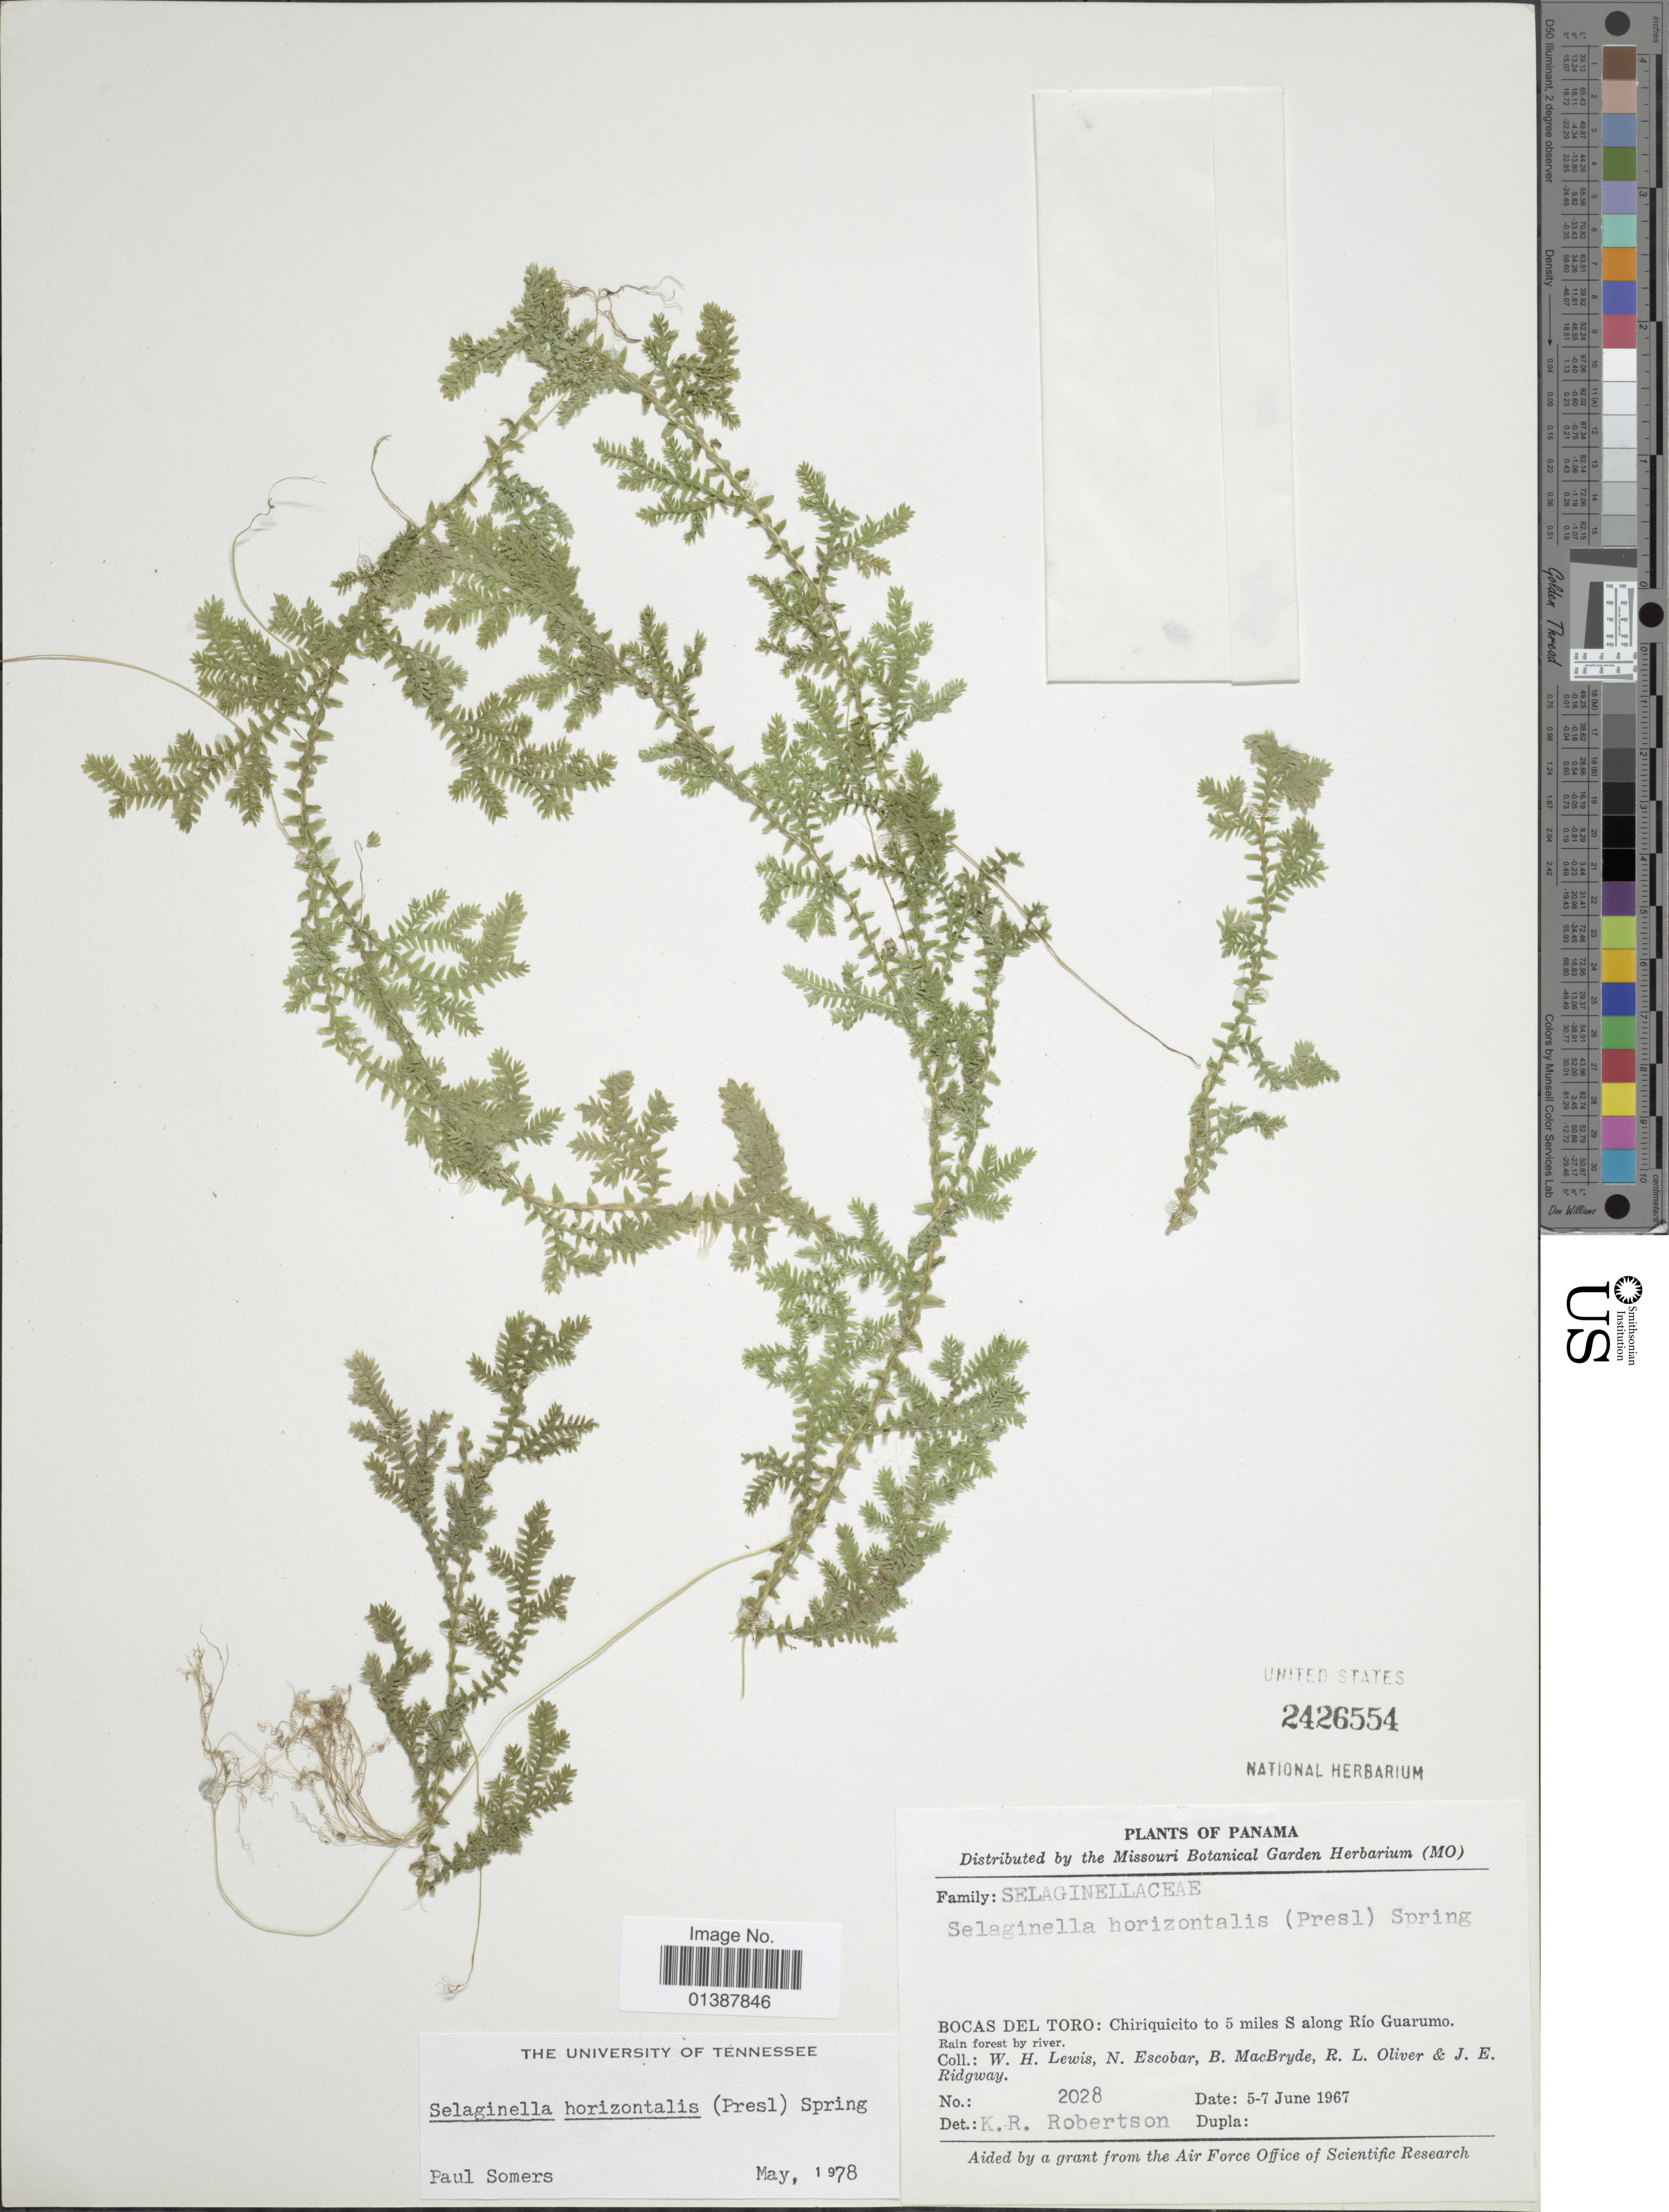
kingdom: Plantae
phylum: Tracheophyta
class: Lycopodiopsida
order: Selaginellales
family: Selaginellaceae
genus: Selaginella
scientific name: Selaginella horizontalis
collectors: W. H. Lewis, N. Escobar, B. MacBryde, R. Oliver & J. Ridgway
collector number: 2028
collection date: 1967-06-05/1967-06-07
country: Panama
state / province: Bocas del Toro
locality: Chiriquicito to 5 miles S along Rio Guaramo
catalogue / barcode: US 2426554